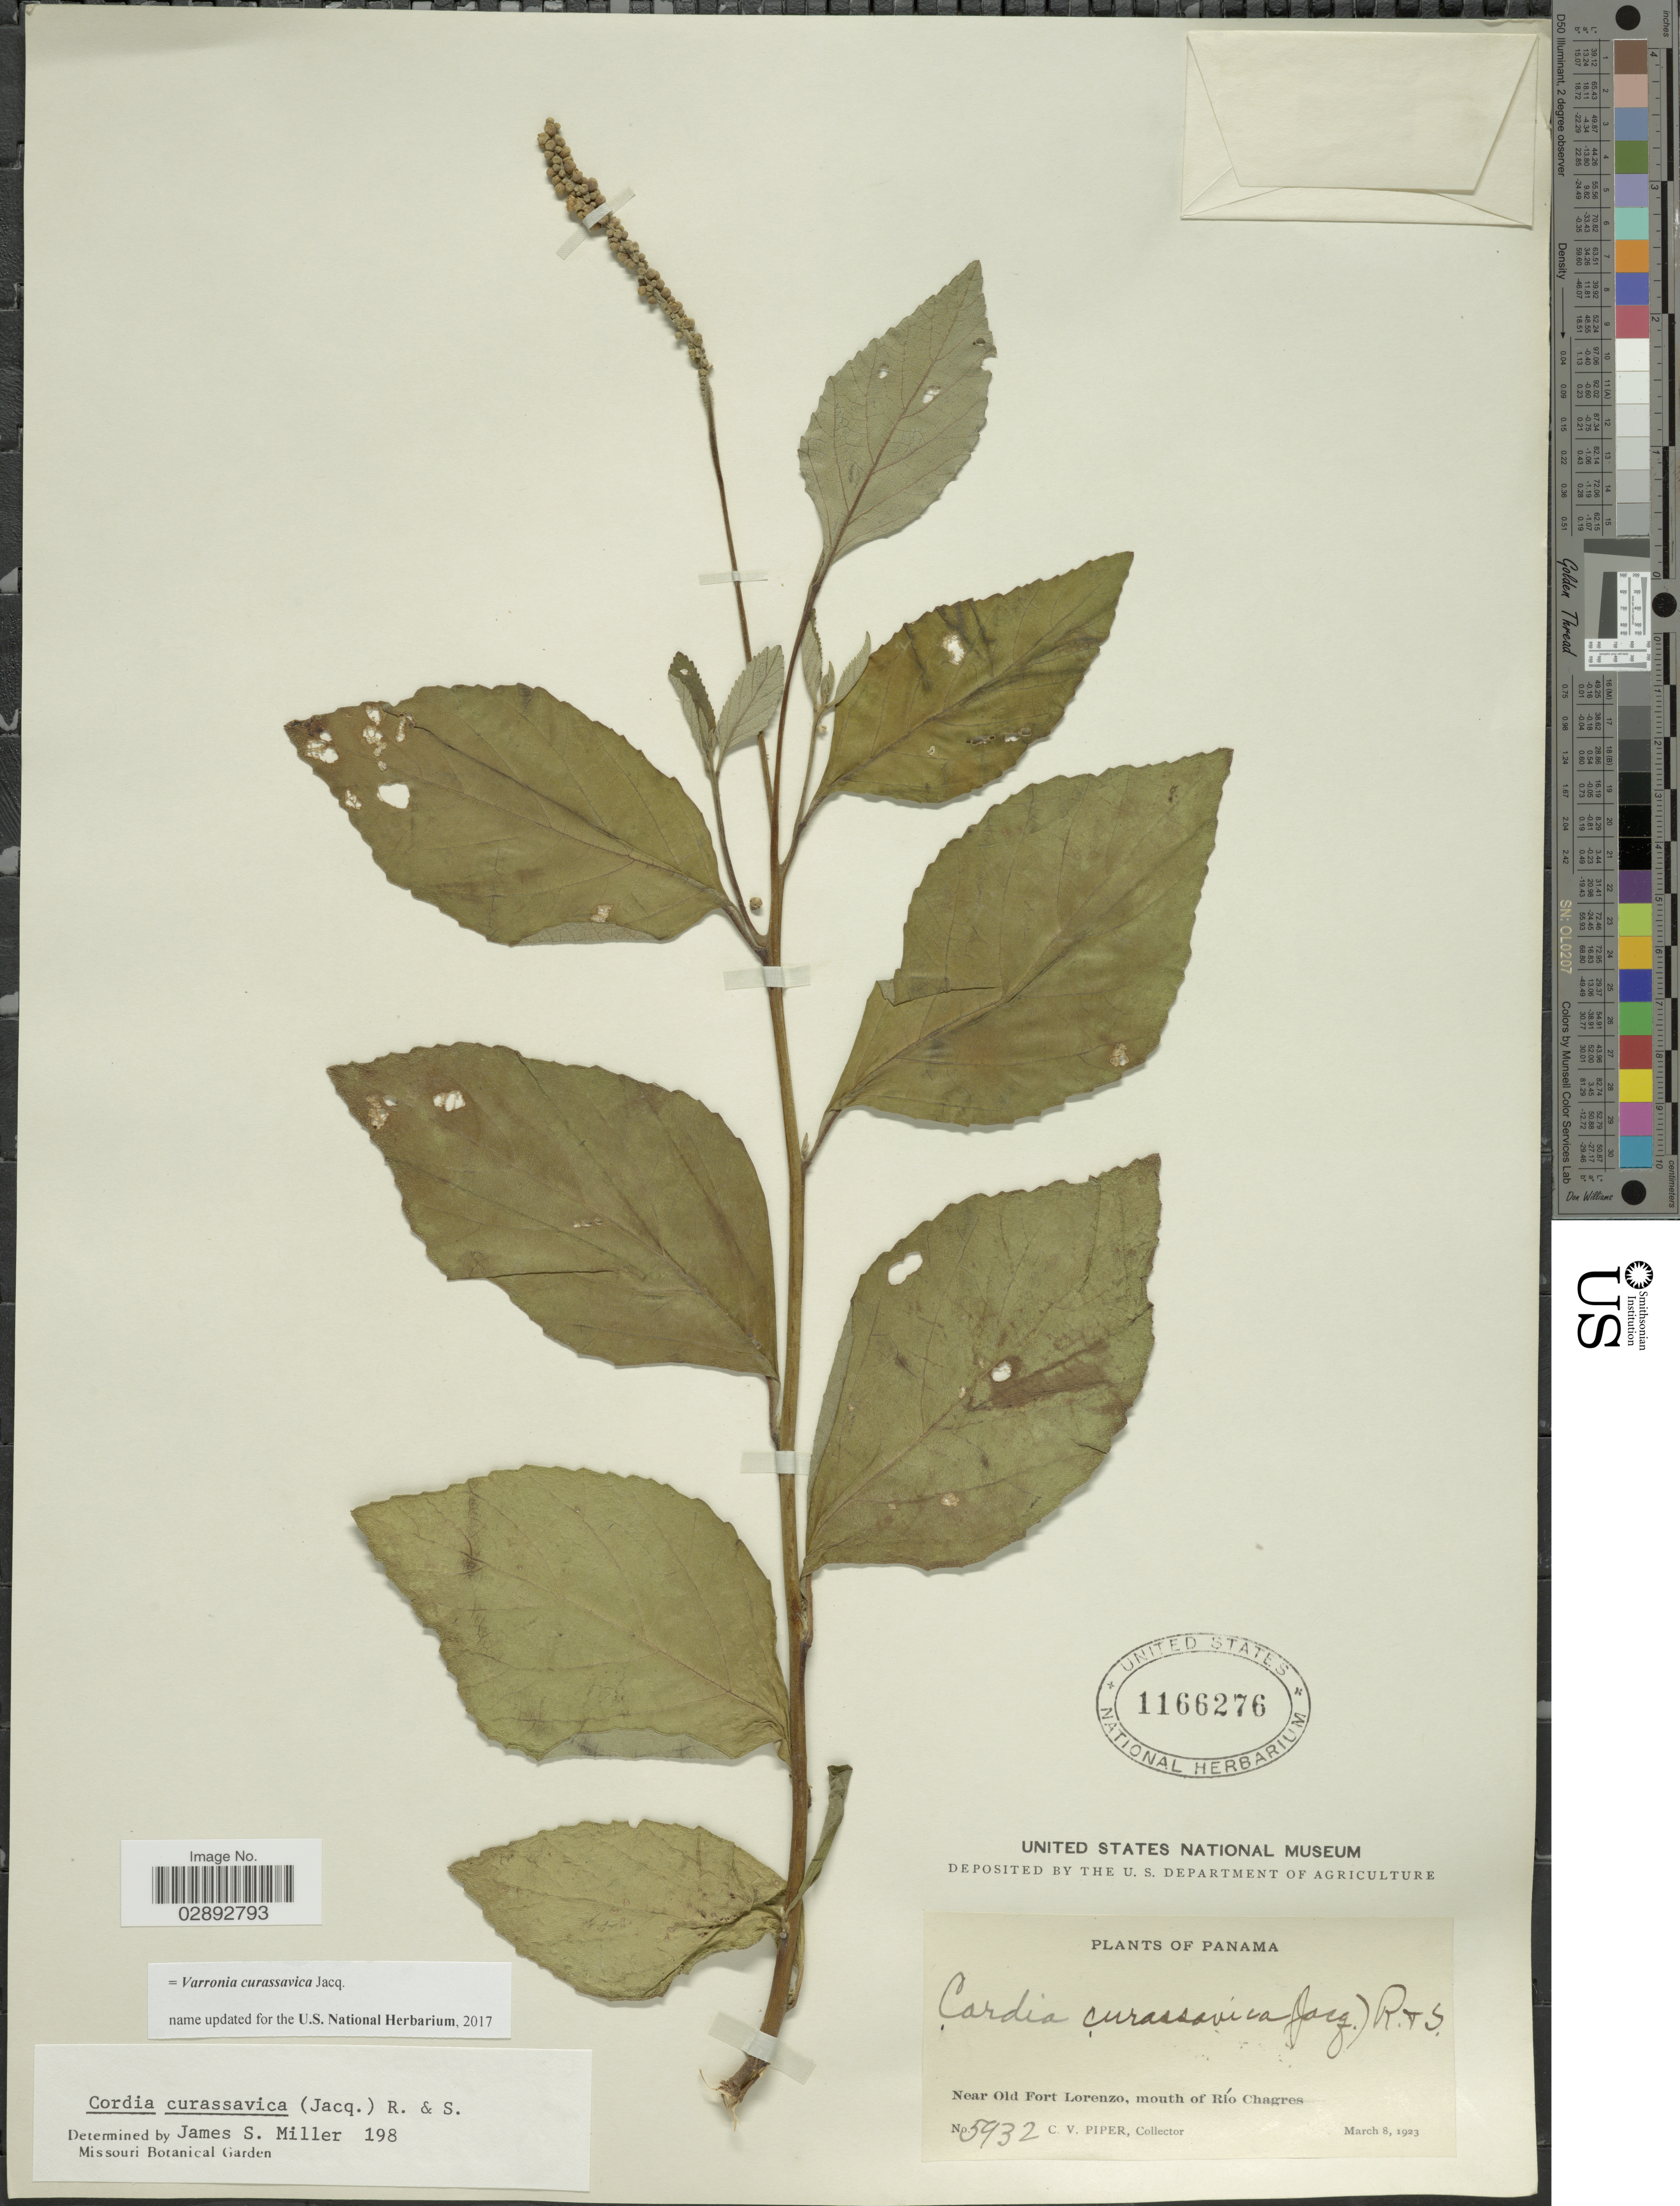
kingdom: Plantae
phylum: Tracheophyta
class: Magnoliopsida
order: Boraginales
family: Cordiaceae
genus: Varronia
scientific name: Varronia curassavica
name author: Jacq.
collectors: C. V. Piper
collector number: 5932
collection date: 1923-03-08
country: Panama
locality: Near Old Fort Lorenzo, mouth of Río Chagres.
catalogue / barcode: US 1166276